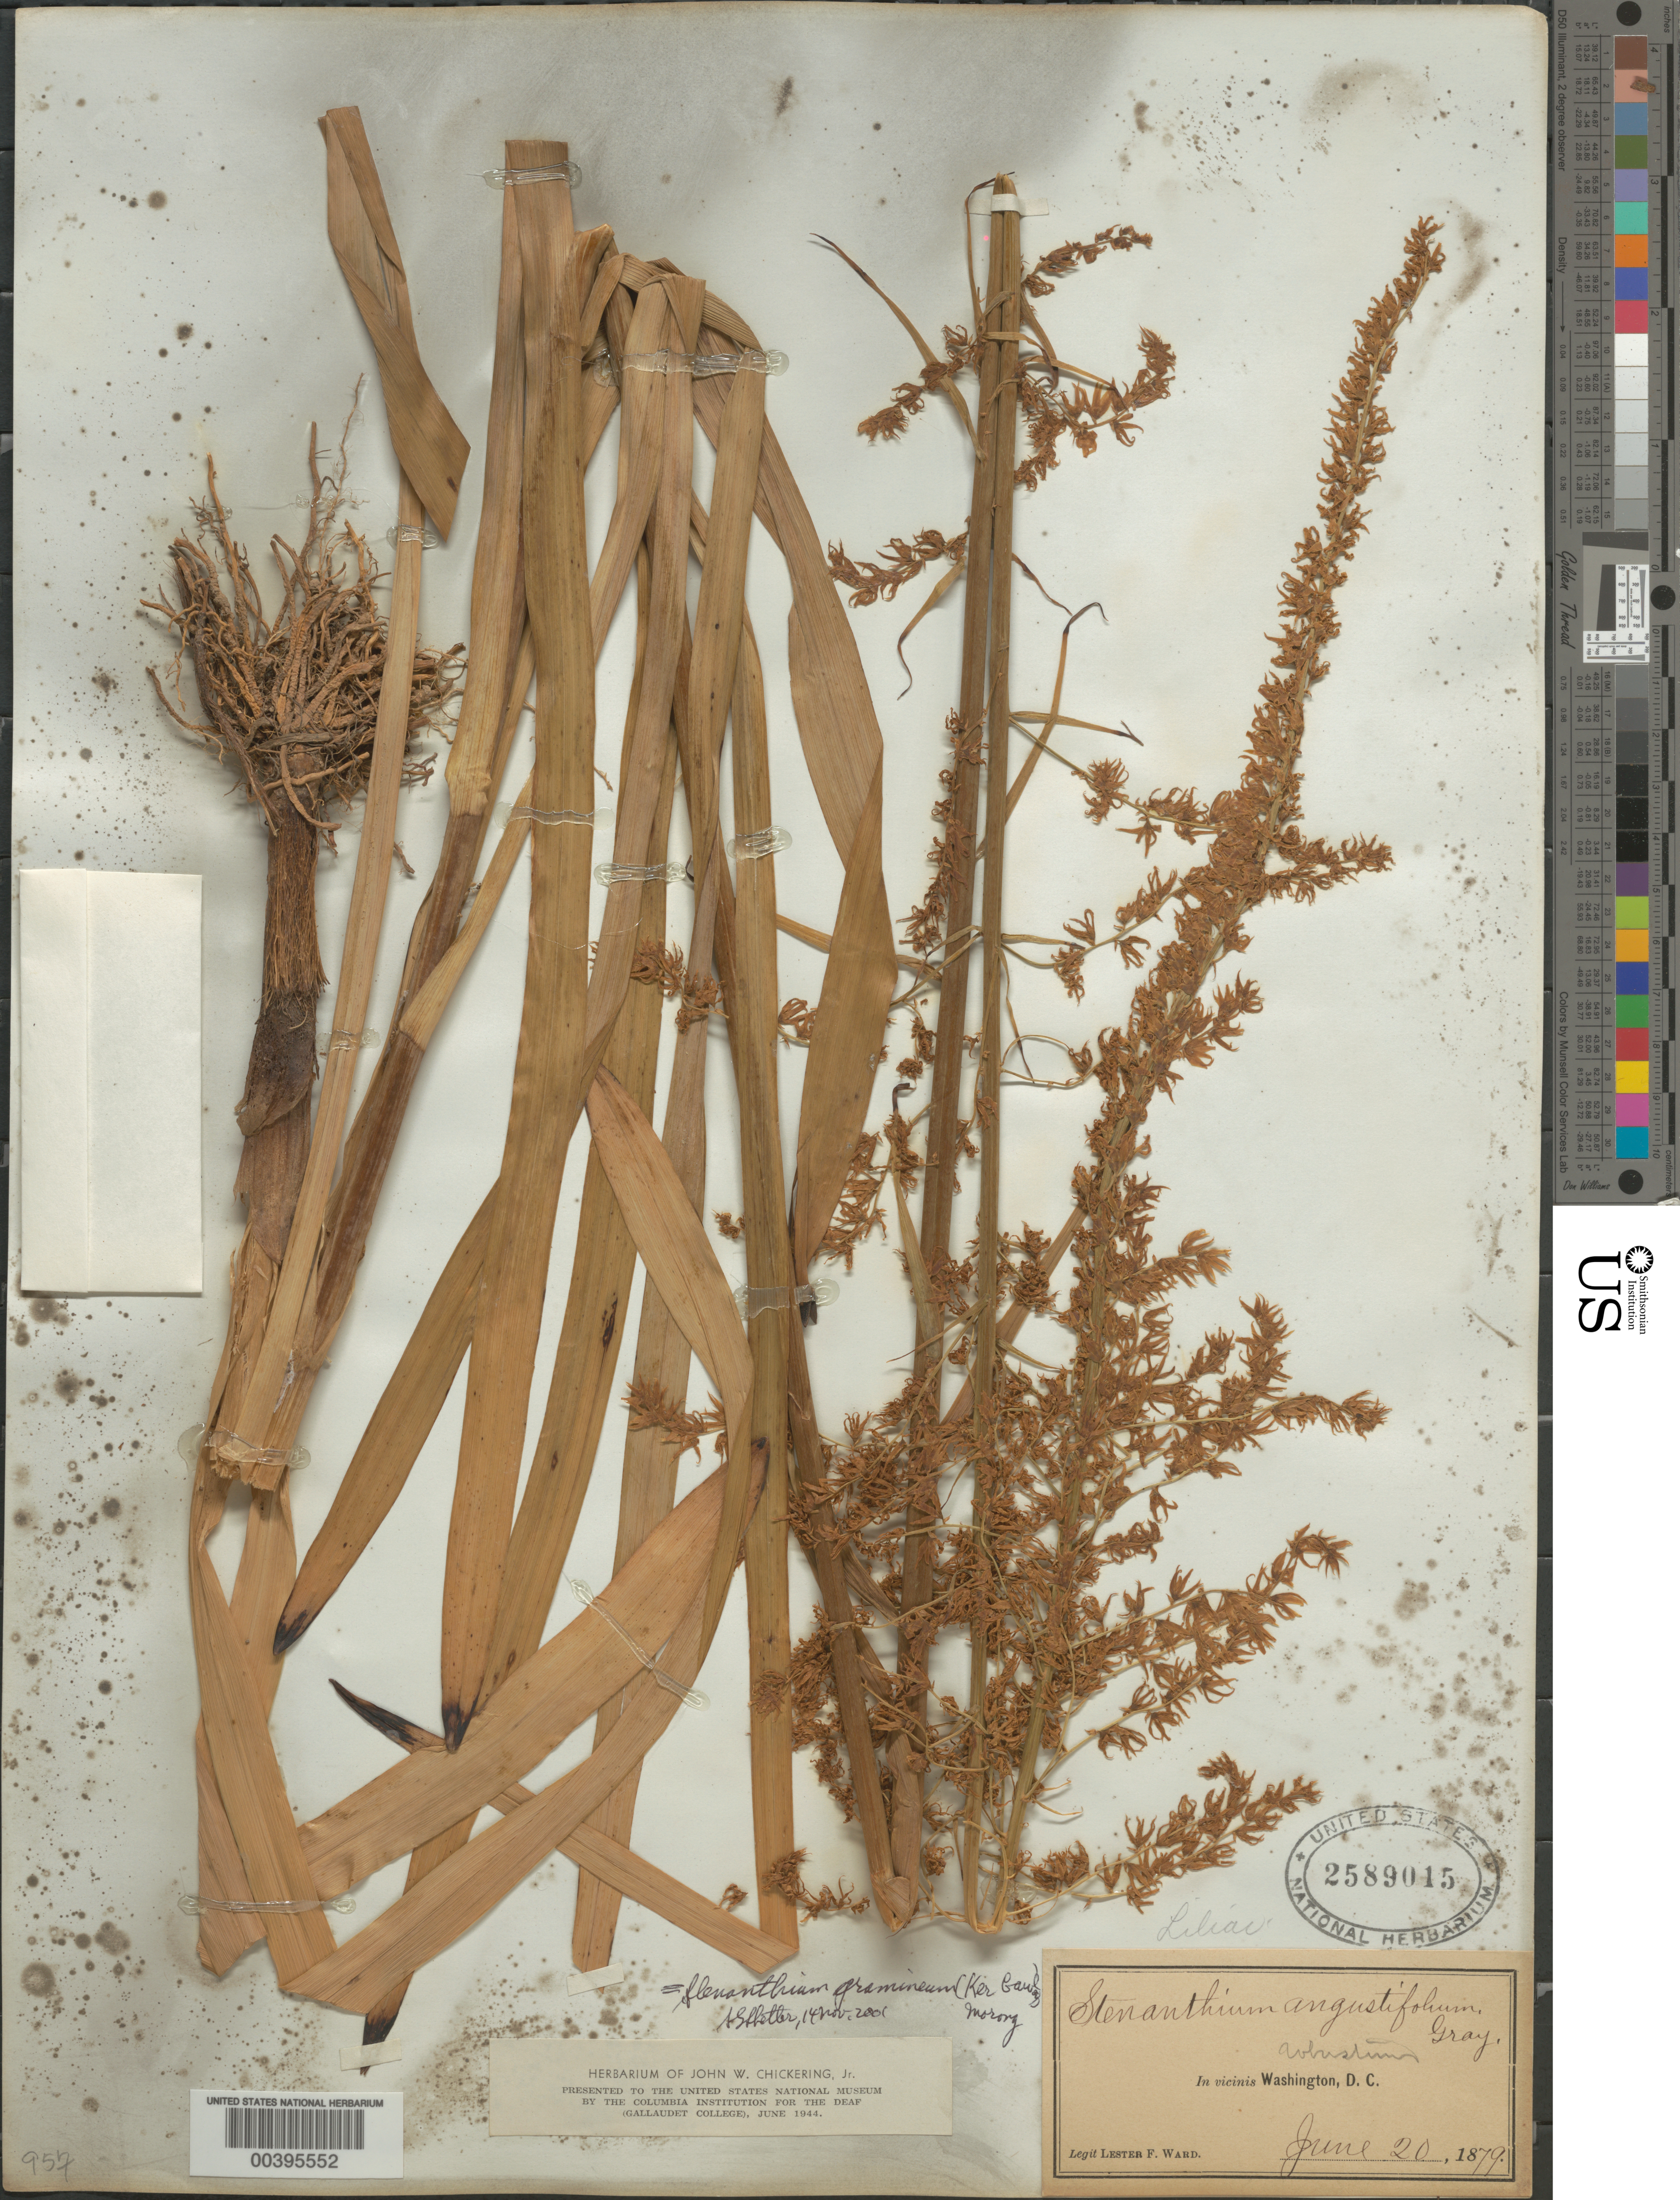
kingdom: Plantae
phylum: Tracheophyta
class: Liliopsida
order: Liliales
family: Melanthiaceae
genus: Stenanthium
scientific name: Stenanthium gramineum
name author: (Ker Gawl.) Morong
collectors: L. F. Ward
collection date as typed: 20 Jun 1879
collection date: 1879-06-20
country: United States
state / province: District of Columbia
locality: Washington DC area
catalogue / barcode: US 2589015